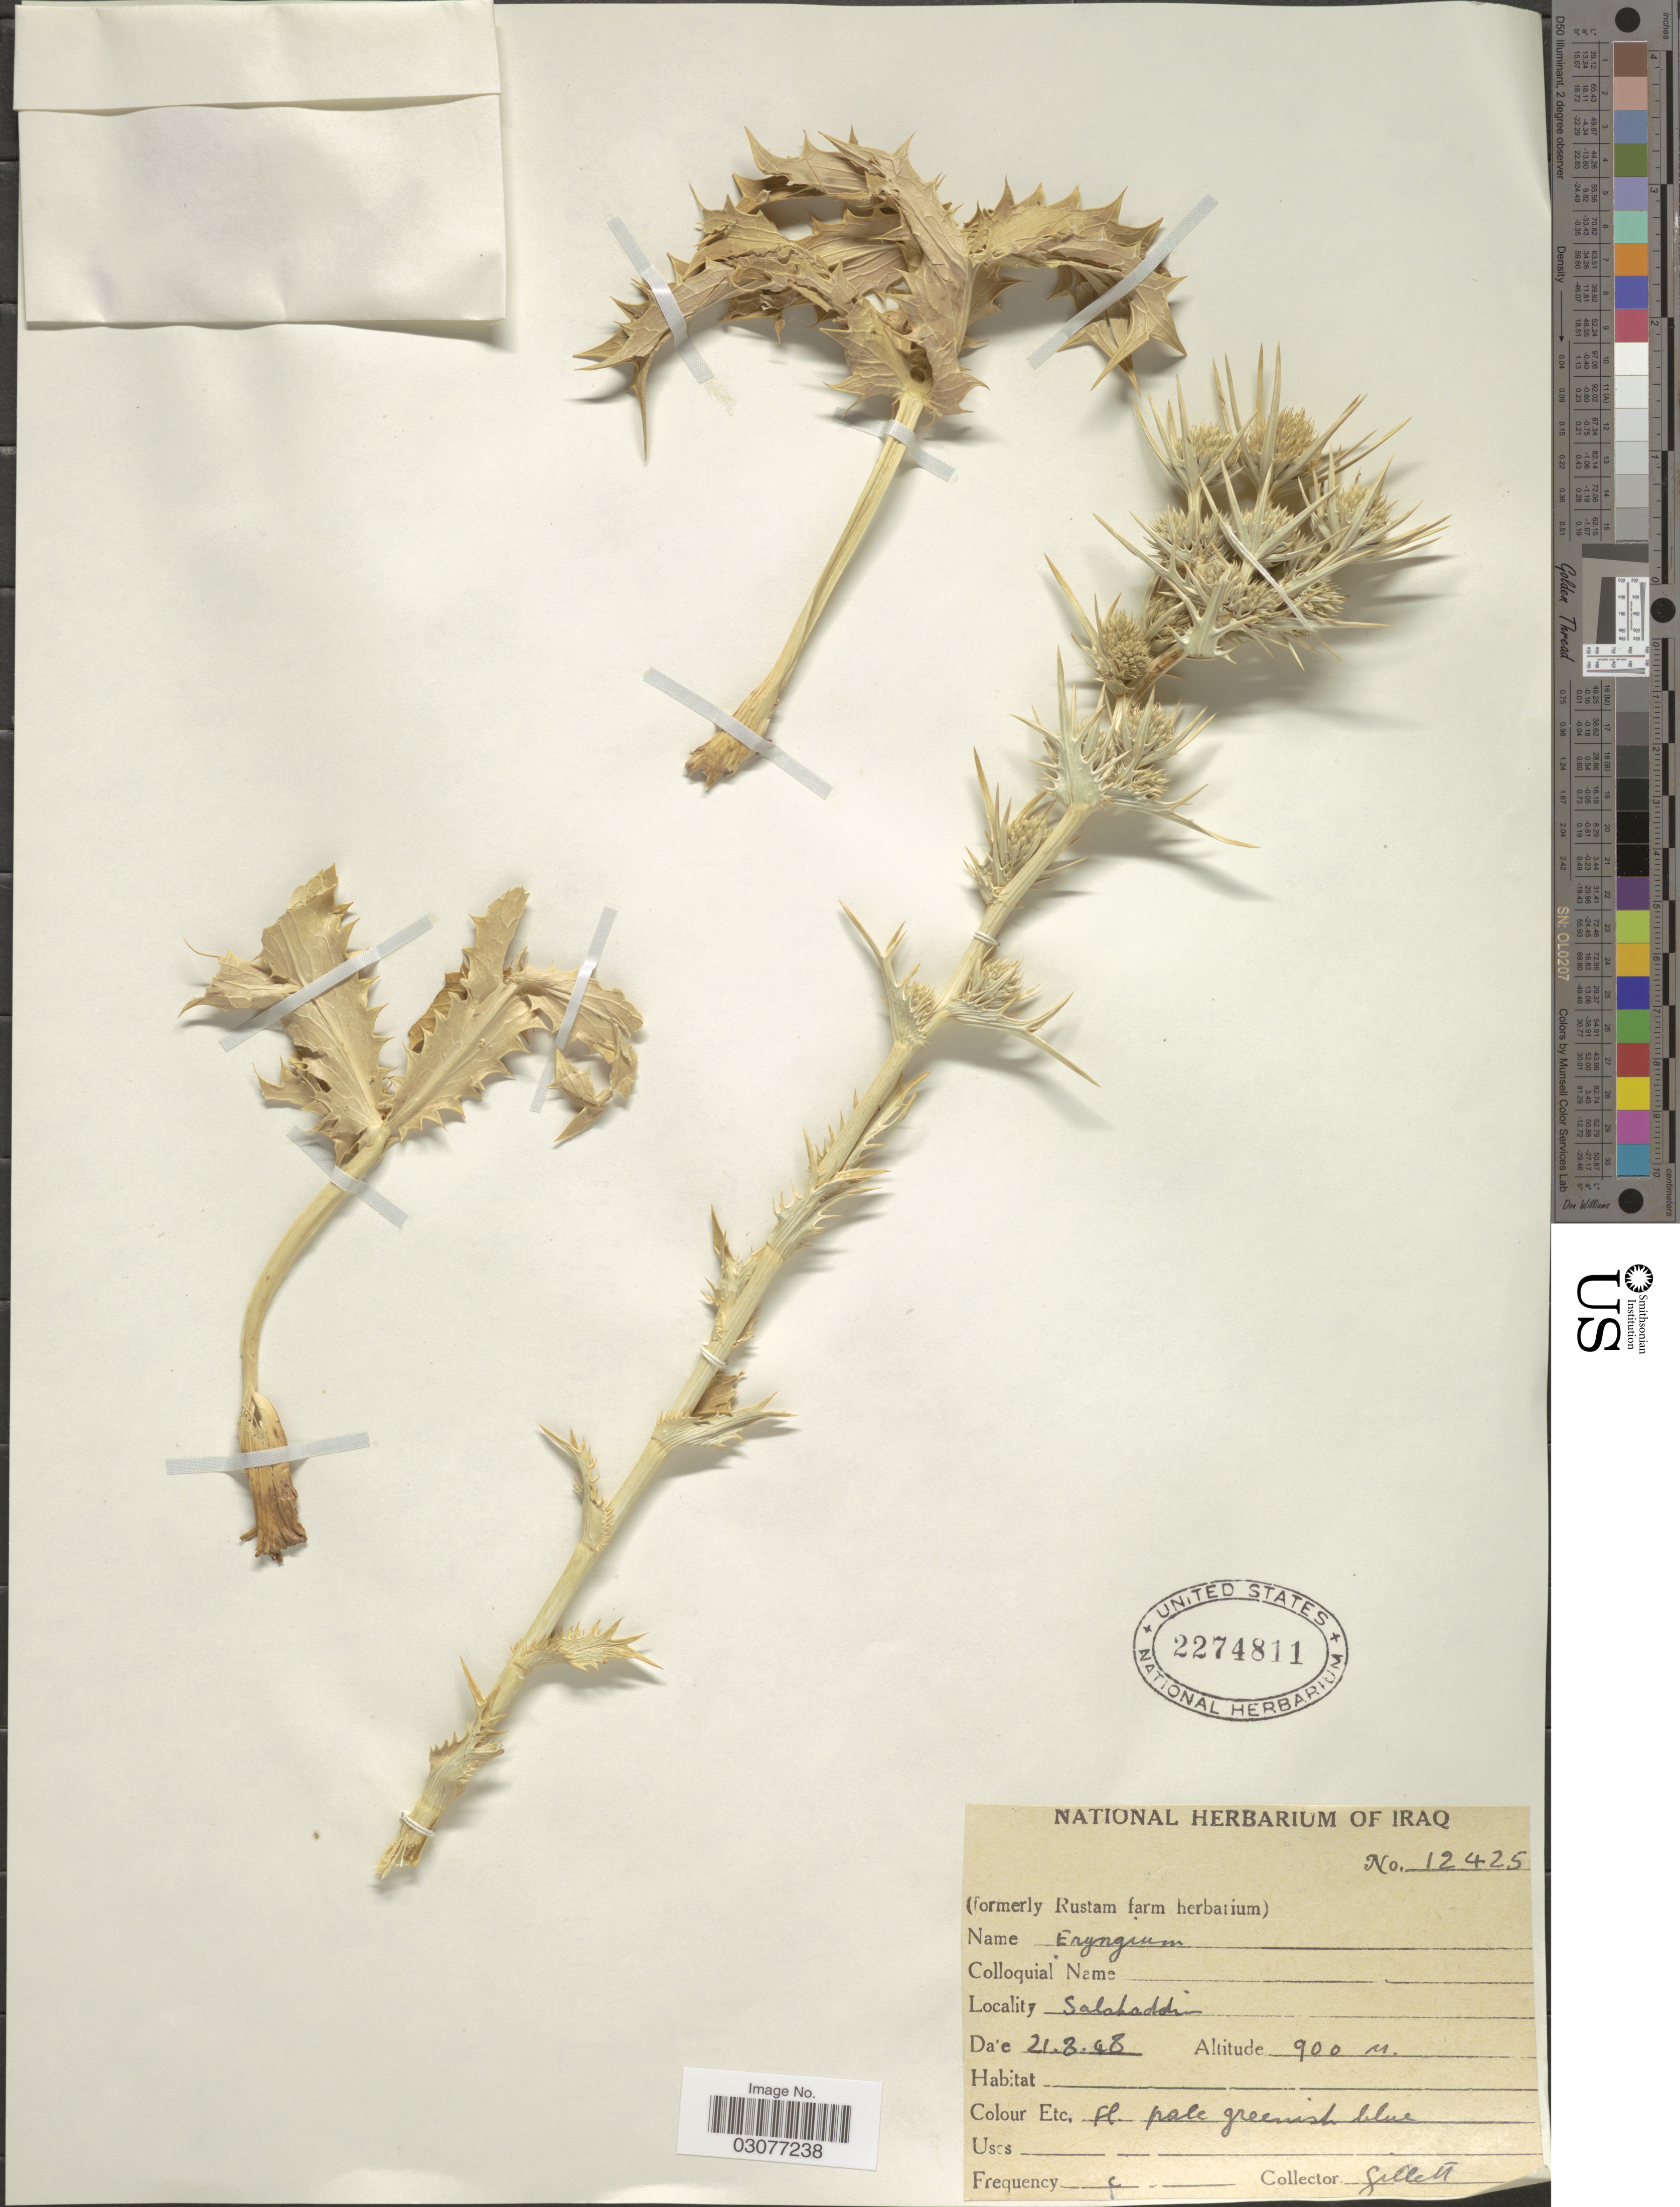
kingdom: Plantae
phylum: Tracheophyta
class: Magnoliopsida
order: Apiales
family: Apiaceae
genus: Eryngium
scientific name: Eryngium bourgatii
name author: Gouan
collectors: Gillett, --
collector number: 12425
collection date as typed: Transcribed d/m/y: 21/3/48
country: Iraq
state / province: Salah ad Din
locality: Salahaddin.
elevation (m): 900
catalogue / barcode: US 2274811